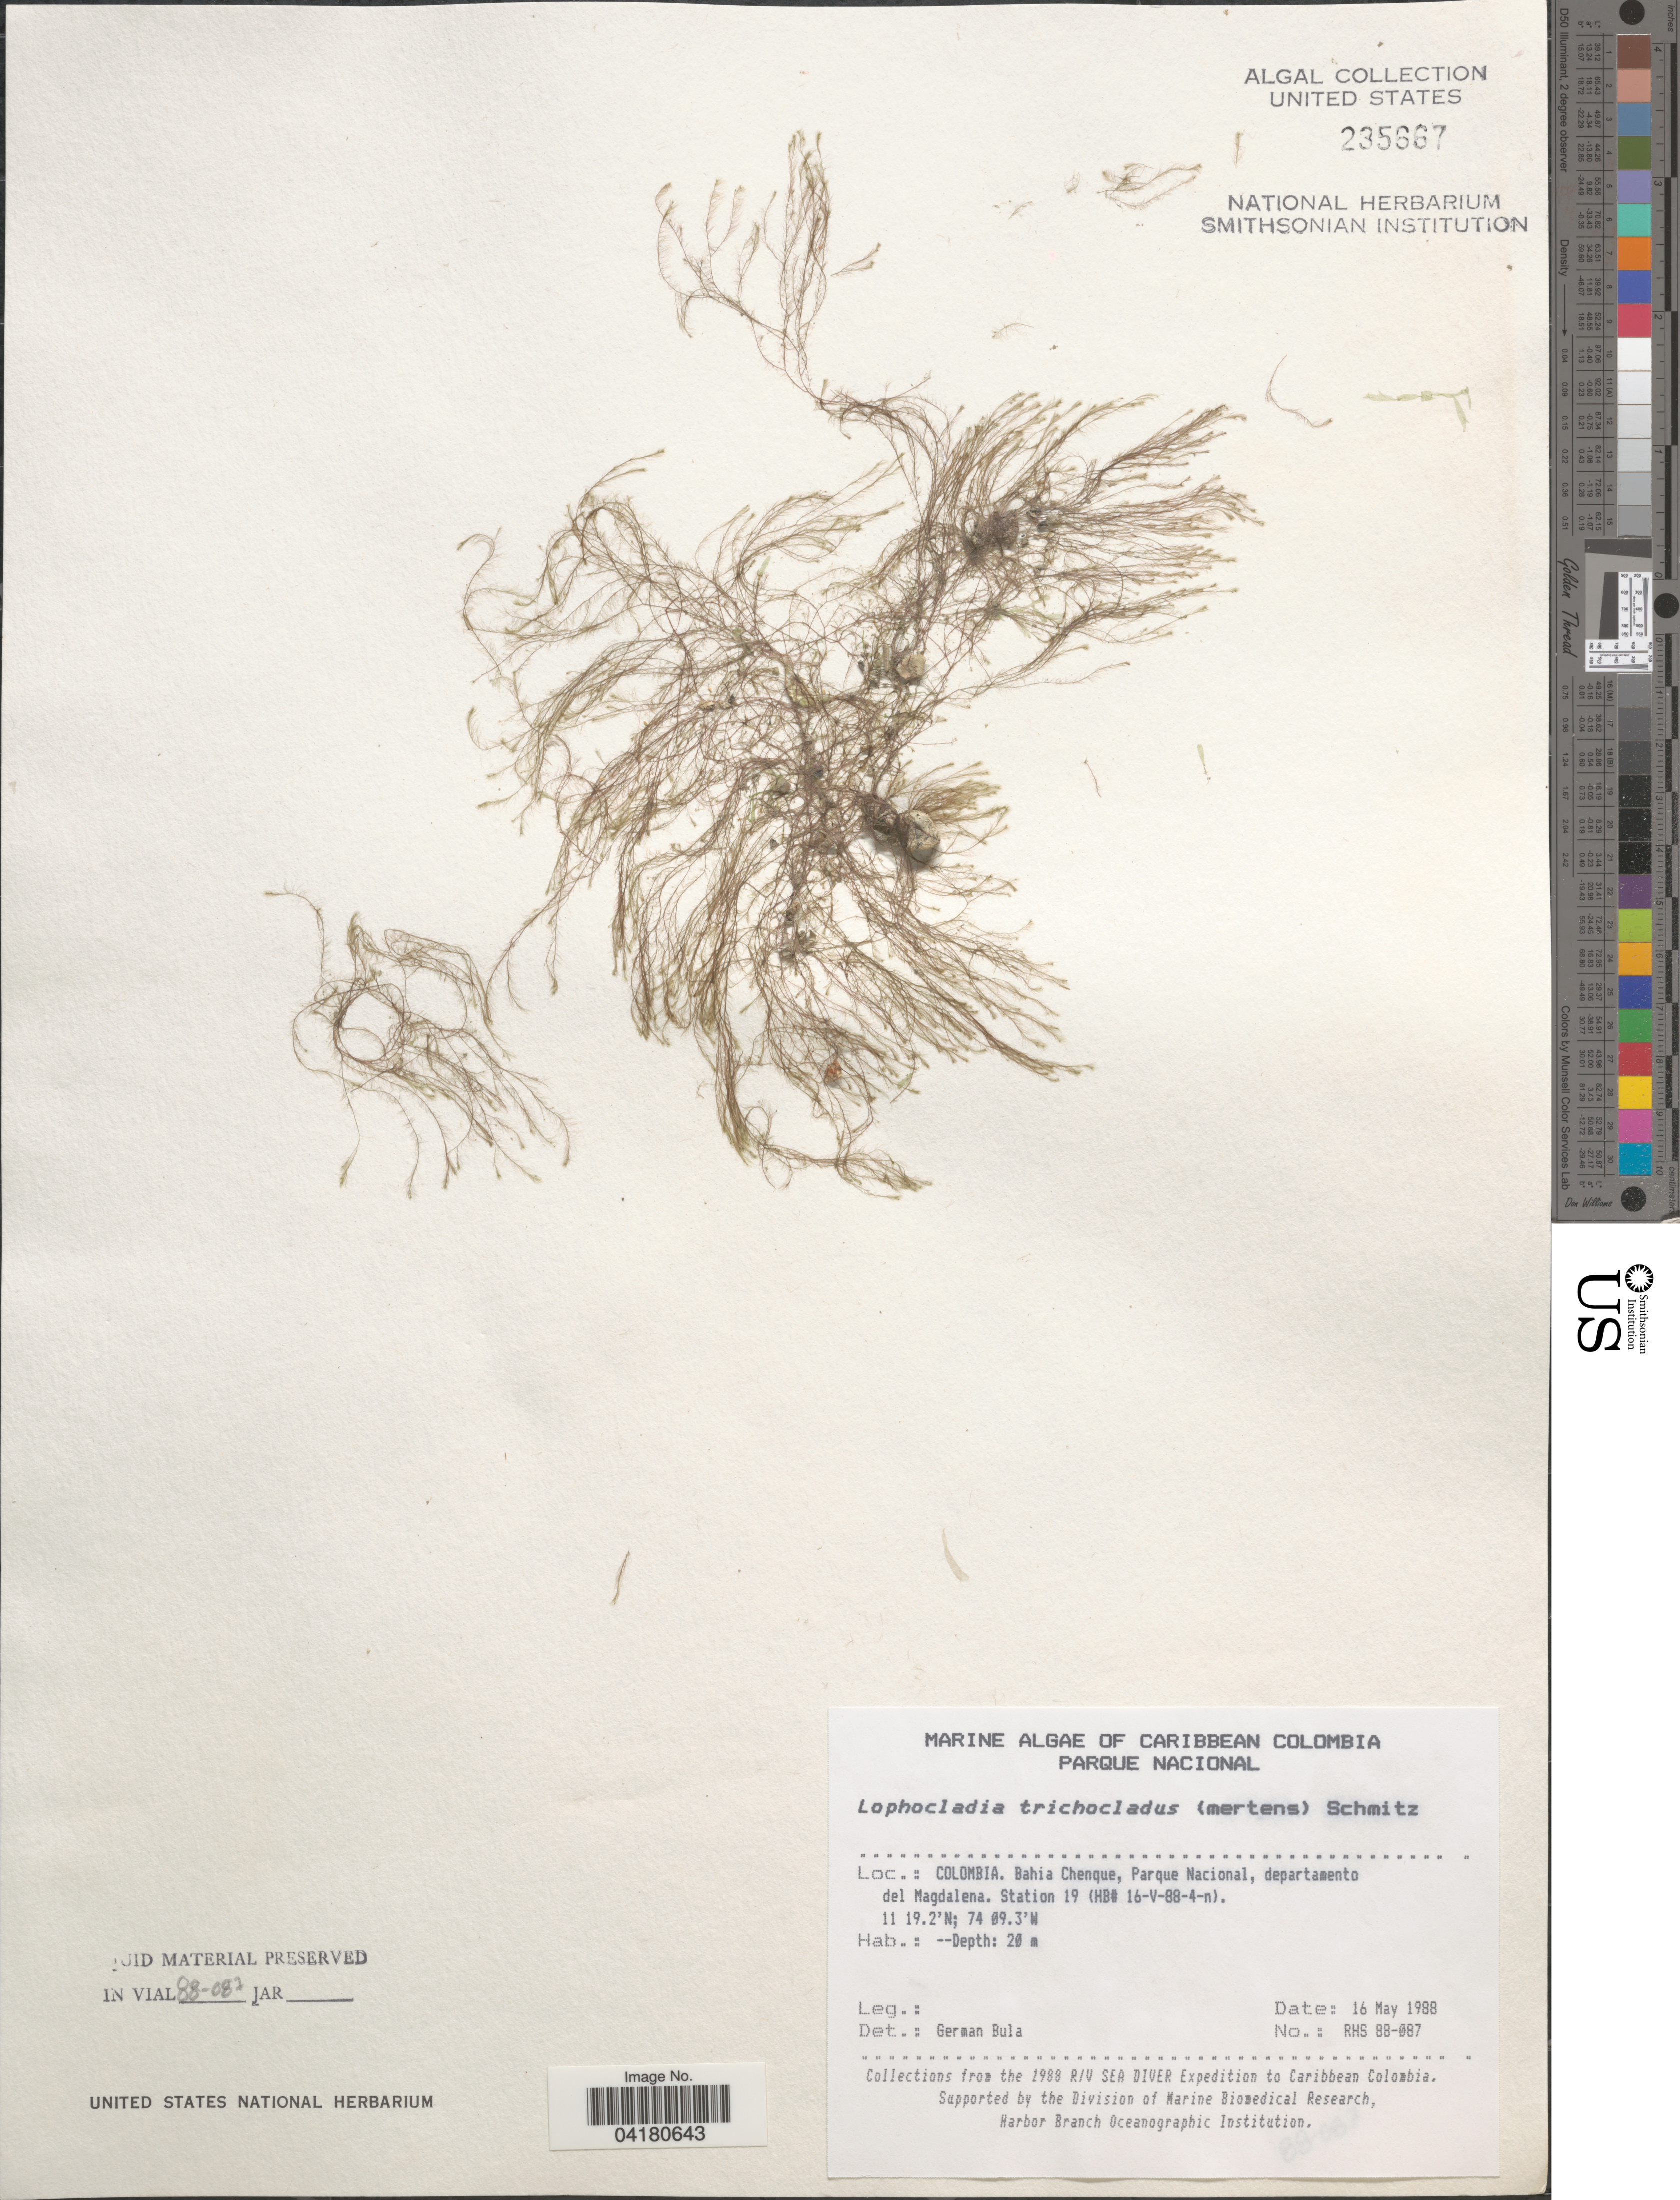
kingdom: Plantae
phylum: Rhodophyta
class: Florideophyceae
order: Ceramiales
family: Rhodomelaceae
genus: Lophocladia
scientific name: Lophocladia trichoclados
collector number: RHS88-087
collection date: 1988-05-16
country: Colombia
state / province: Magdalena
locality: Caribbean Colombia. Bahia Chenque, Parque Nacional, departamento del Magdalena. Station 19 (HB# 16-V-88-4-n). The 1988 R/V Sea Diver Expedition to Caribbean Colombia.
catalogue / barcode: US 235667